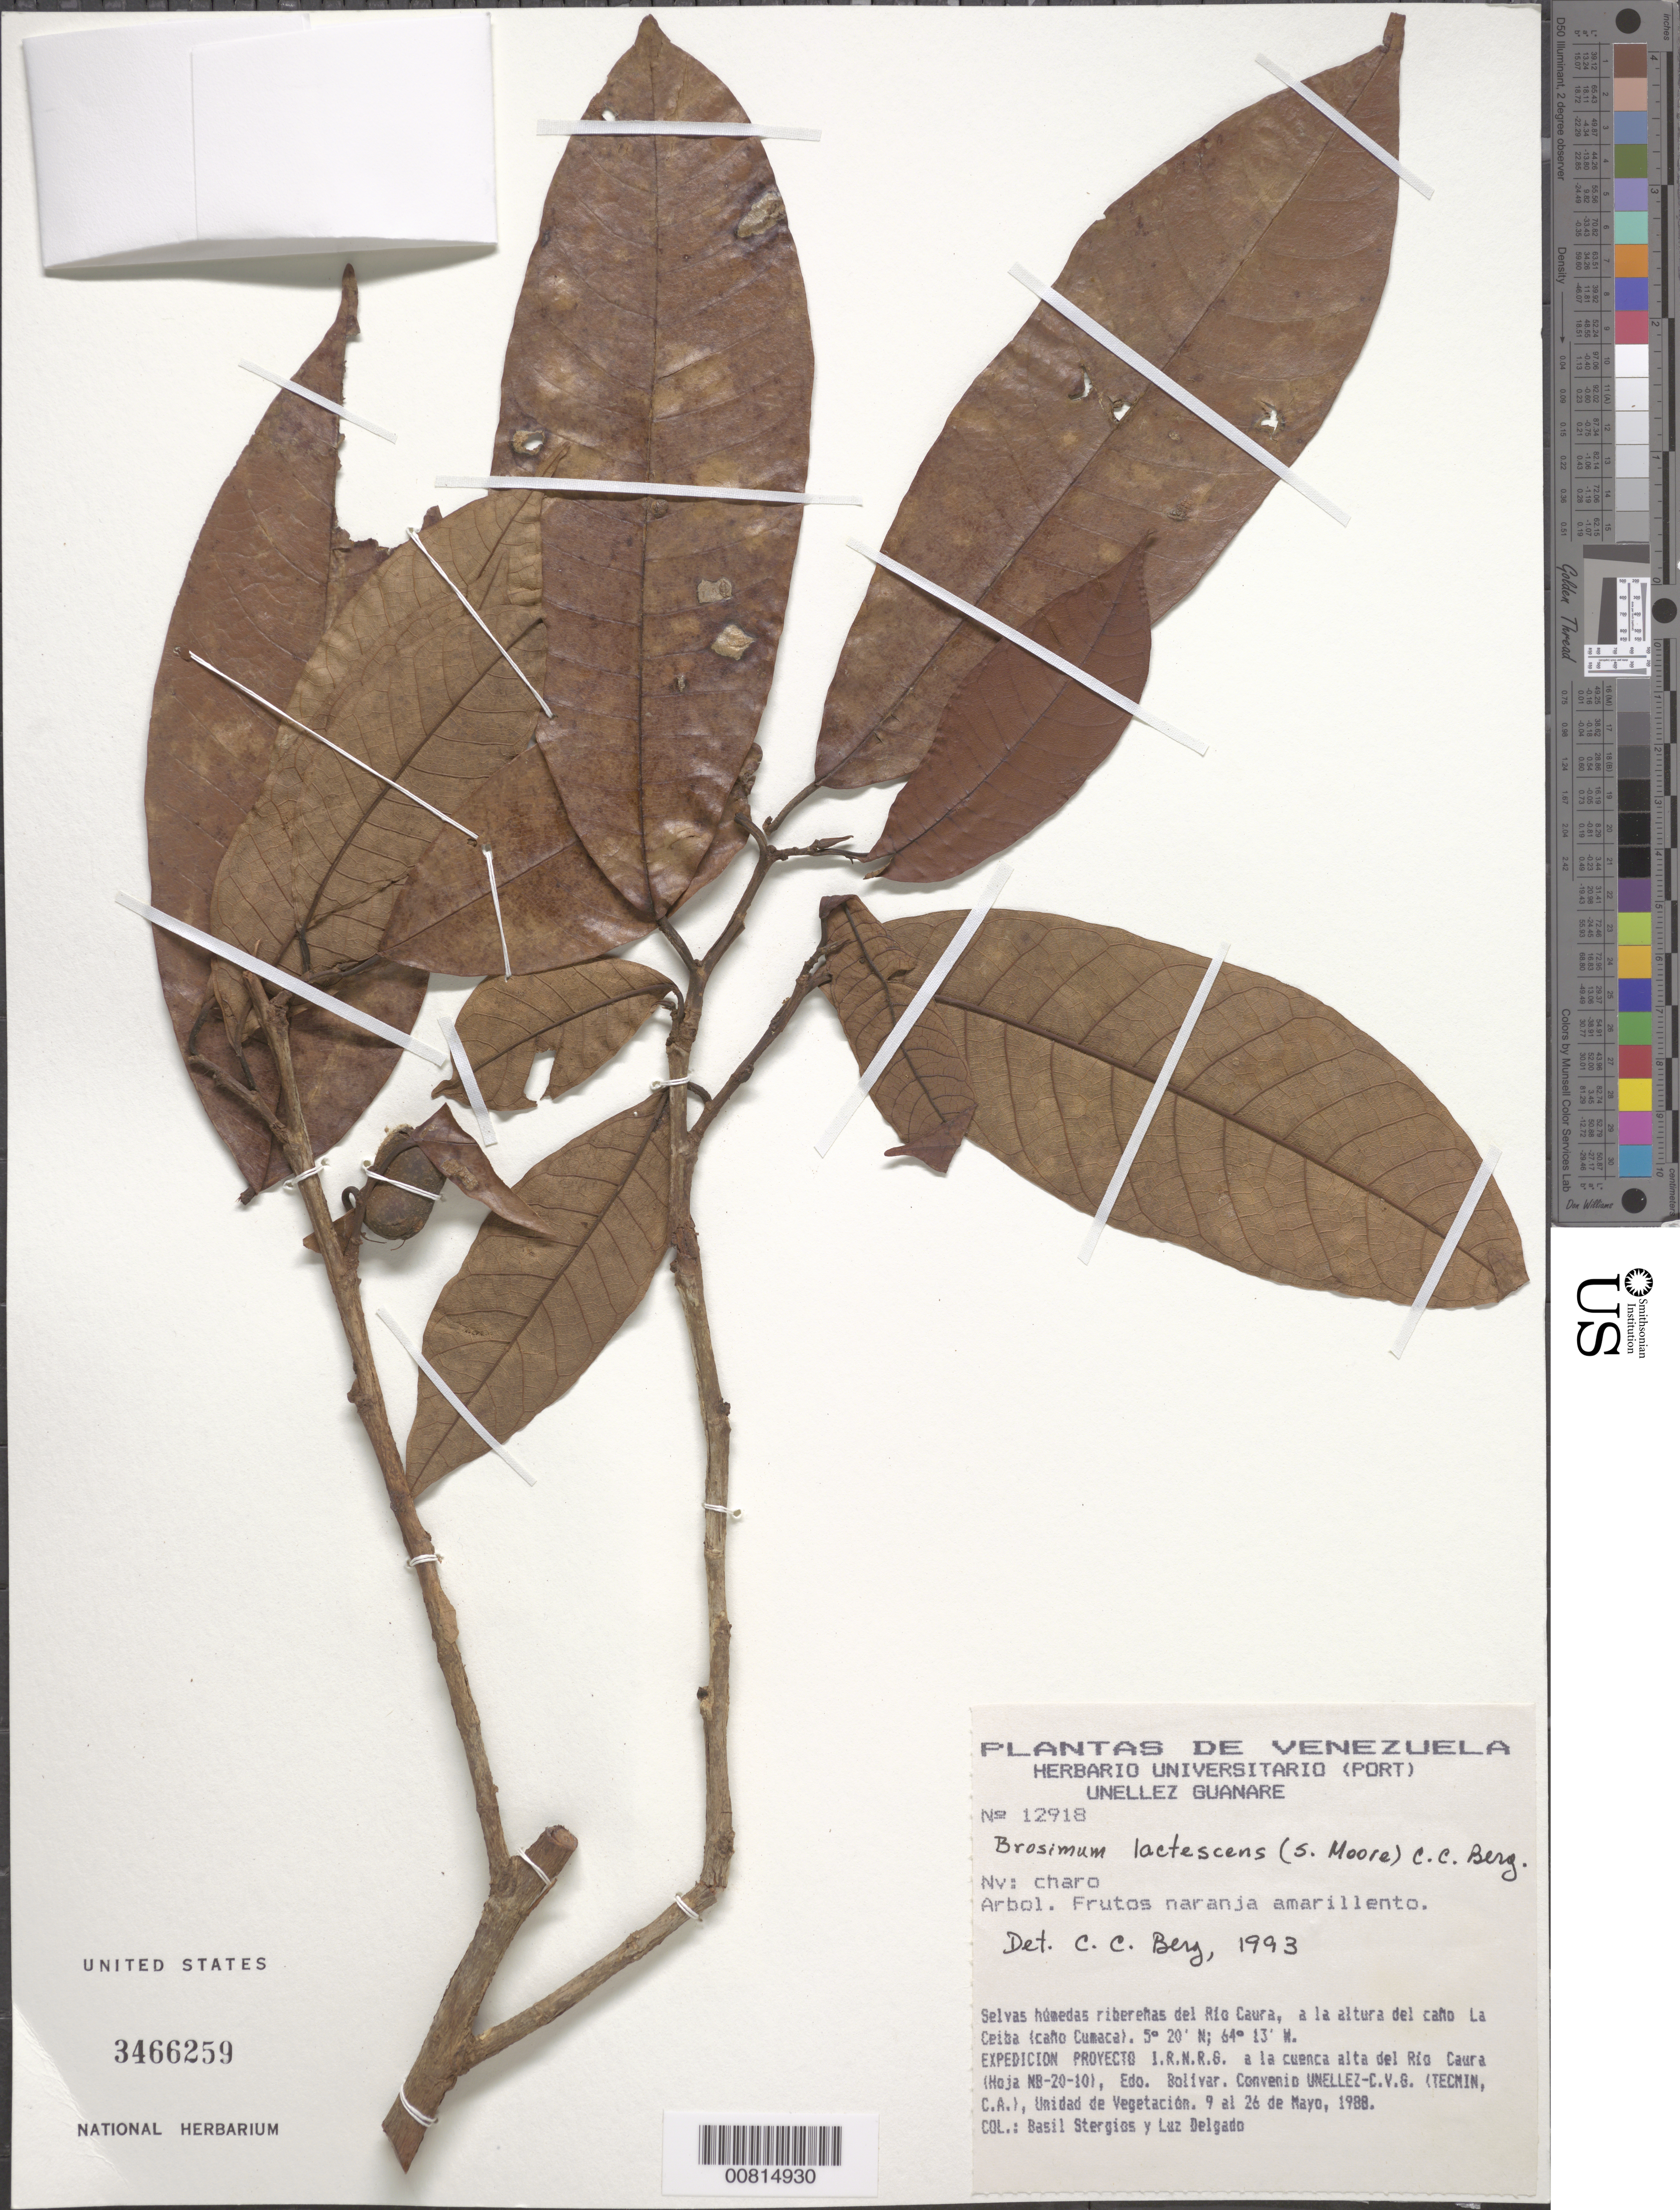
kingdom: Plantae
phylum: Tracheophyta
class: Magnoliopsida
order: Rosales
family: Moraceae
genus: Brosimum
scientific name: Brosimum lactescens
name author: (S. Moore) C.C. Berg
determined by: Berg, C. C.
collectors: B. G. Stergios & L. Delgado V.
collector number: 12918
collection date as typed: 9-May-88 to 26-May-88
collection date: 1988-05-09/1988-05-26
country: Venezuela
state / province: Bolívar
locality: Río Caura, Caño La Ceiba (Caño Cumaca)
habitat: Selvas húmedas ribereñas del río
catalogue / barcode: US 3466259